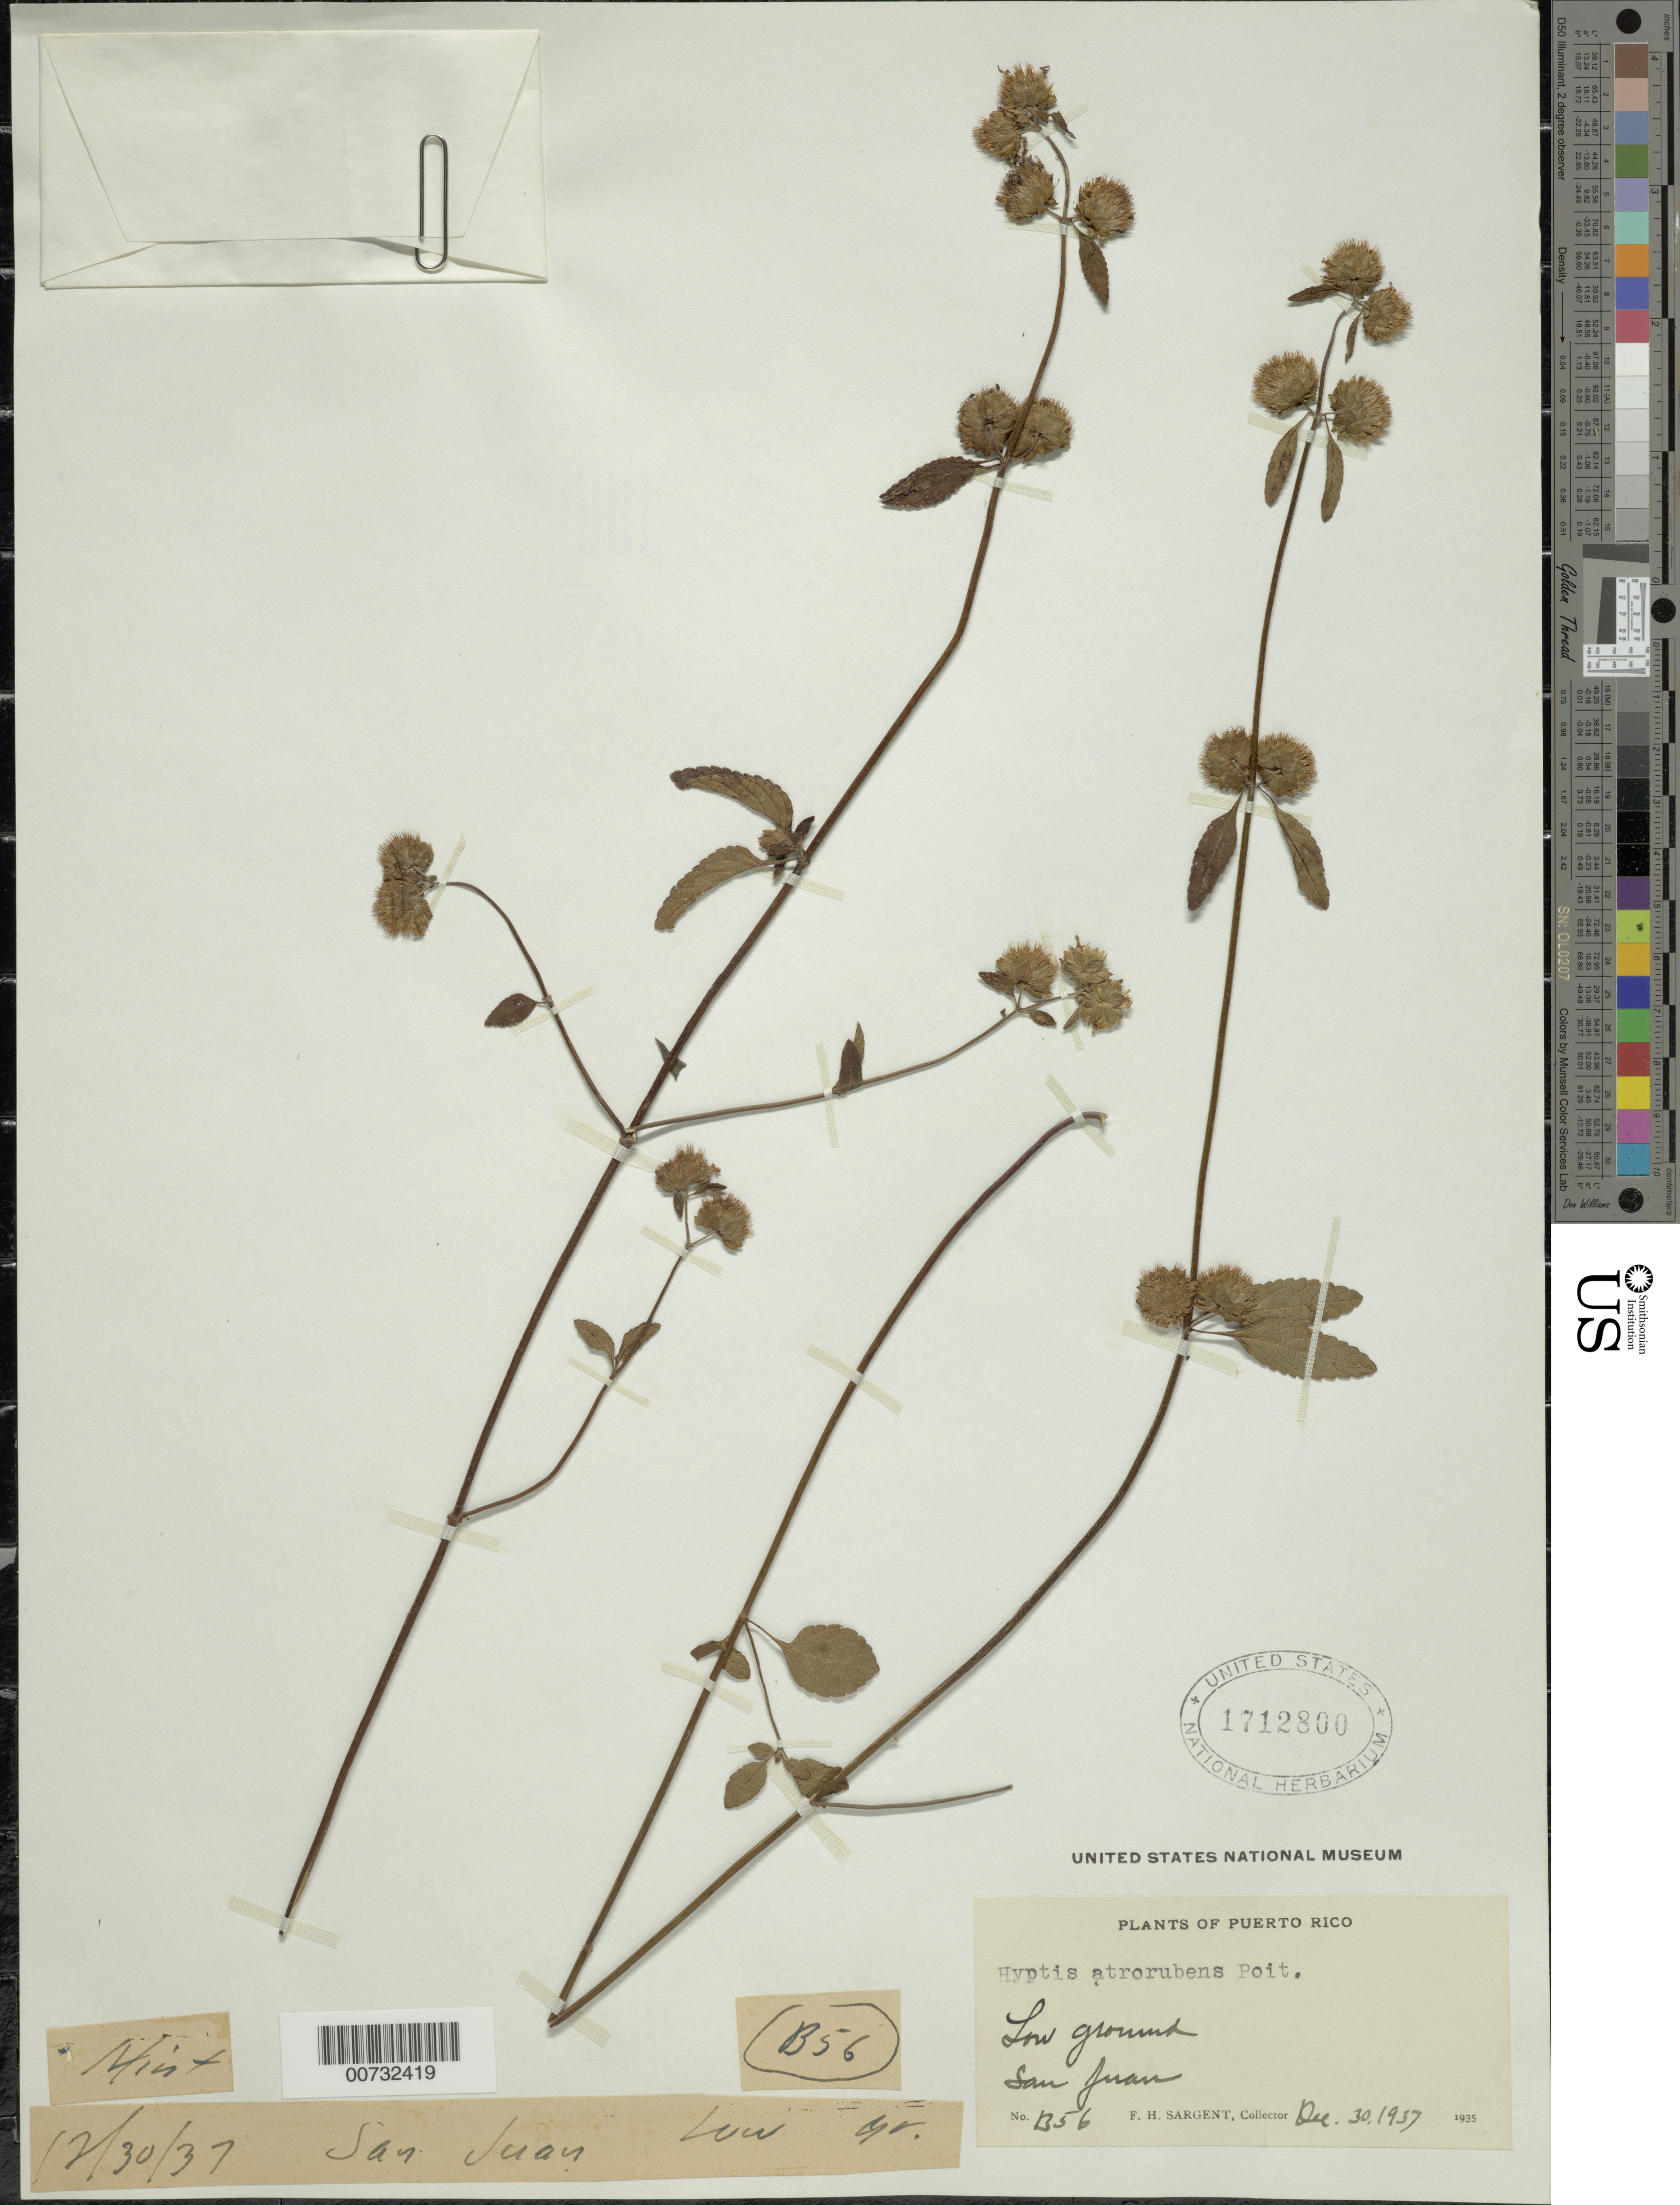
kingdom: Plantae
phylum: Tracheophyta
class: Magnoliopsida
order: Lamiales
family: Lamiaceae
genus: Hyptis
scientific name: Hyptis atrorubens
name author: Poit.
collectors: F. H. Sargent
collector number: B56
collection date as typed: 30 Dec 1937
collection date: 1937-12-30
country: Puerto Rico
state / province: San Juan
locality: San Juan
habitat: Low ground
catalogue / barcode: US 1712800